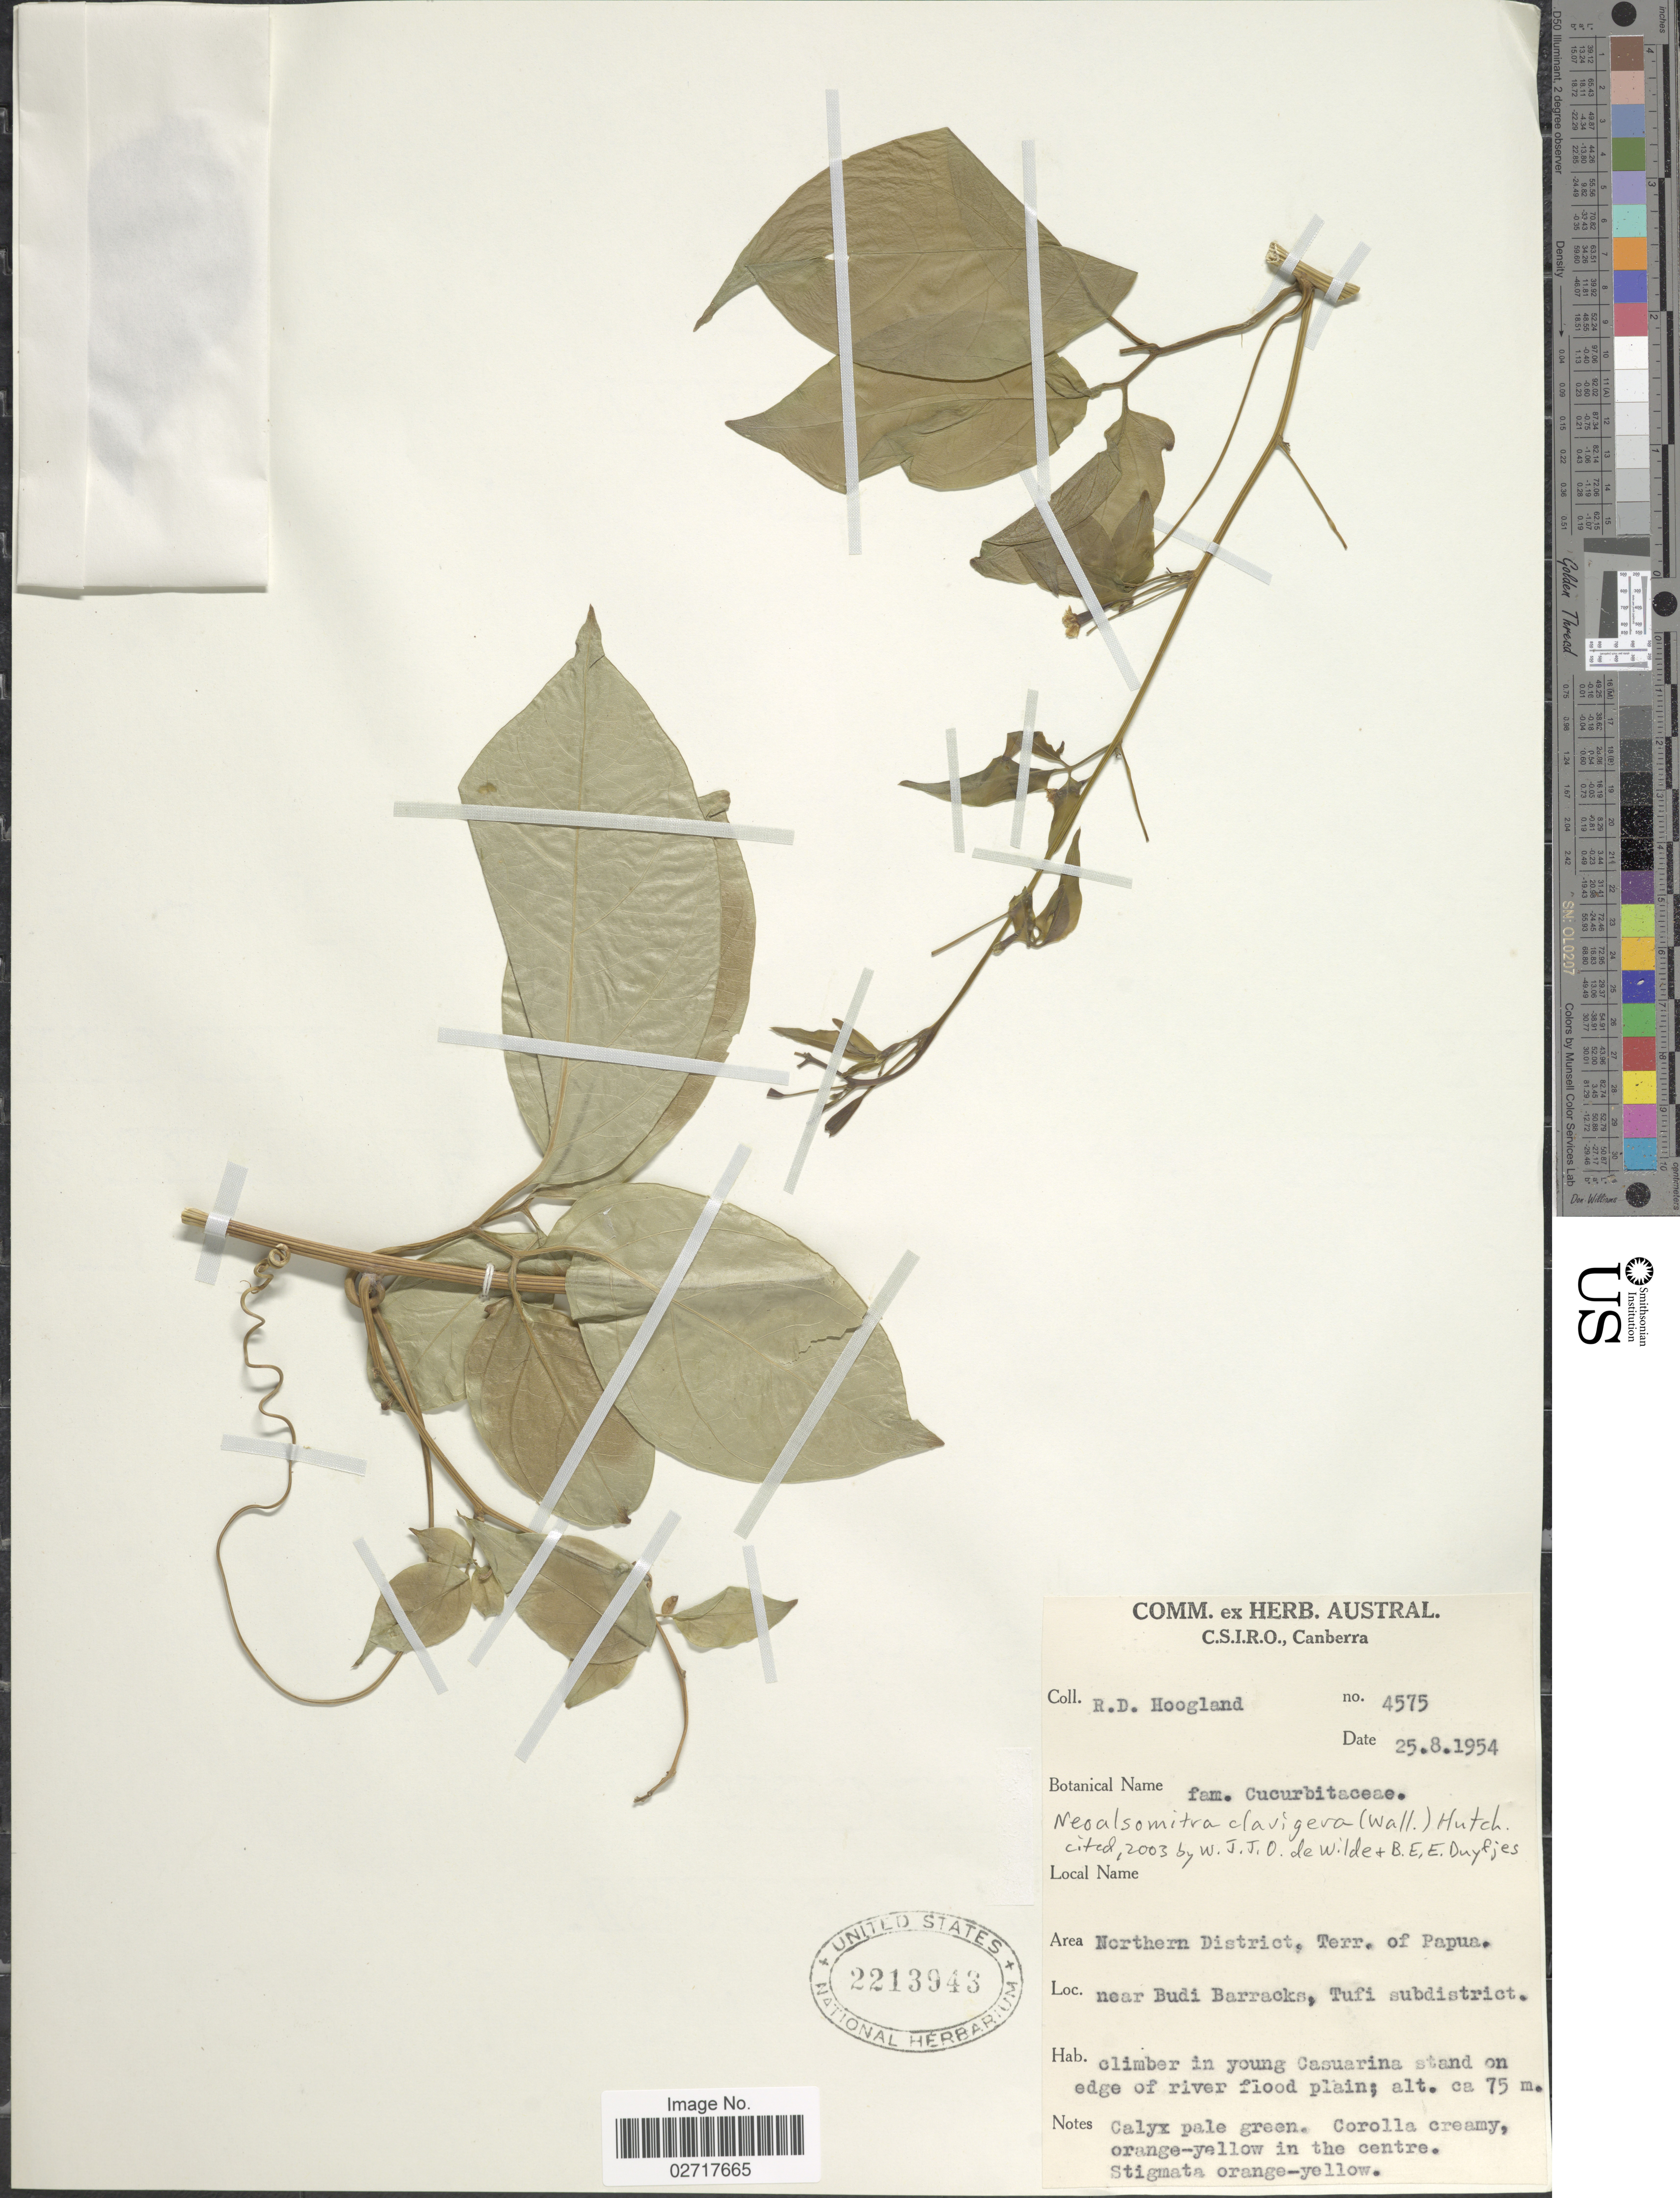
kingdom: Plantae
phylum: Tracheophyta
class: Magnoliopsida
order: Cucurbitales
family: Cucurbitaceae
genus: Neoalsomitra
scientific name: Neoalsomitra clavigera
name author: (M. Roem.) Hutch.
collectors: R. D. Hoogland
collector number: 4575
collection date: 1954-08-25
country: Papua New Guinea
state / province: Northern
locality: Northern District, Terr. of Papua. Near Budi Barracks, Tufi subdistrict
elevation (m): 75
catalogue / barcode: US 2213943